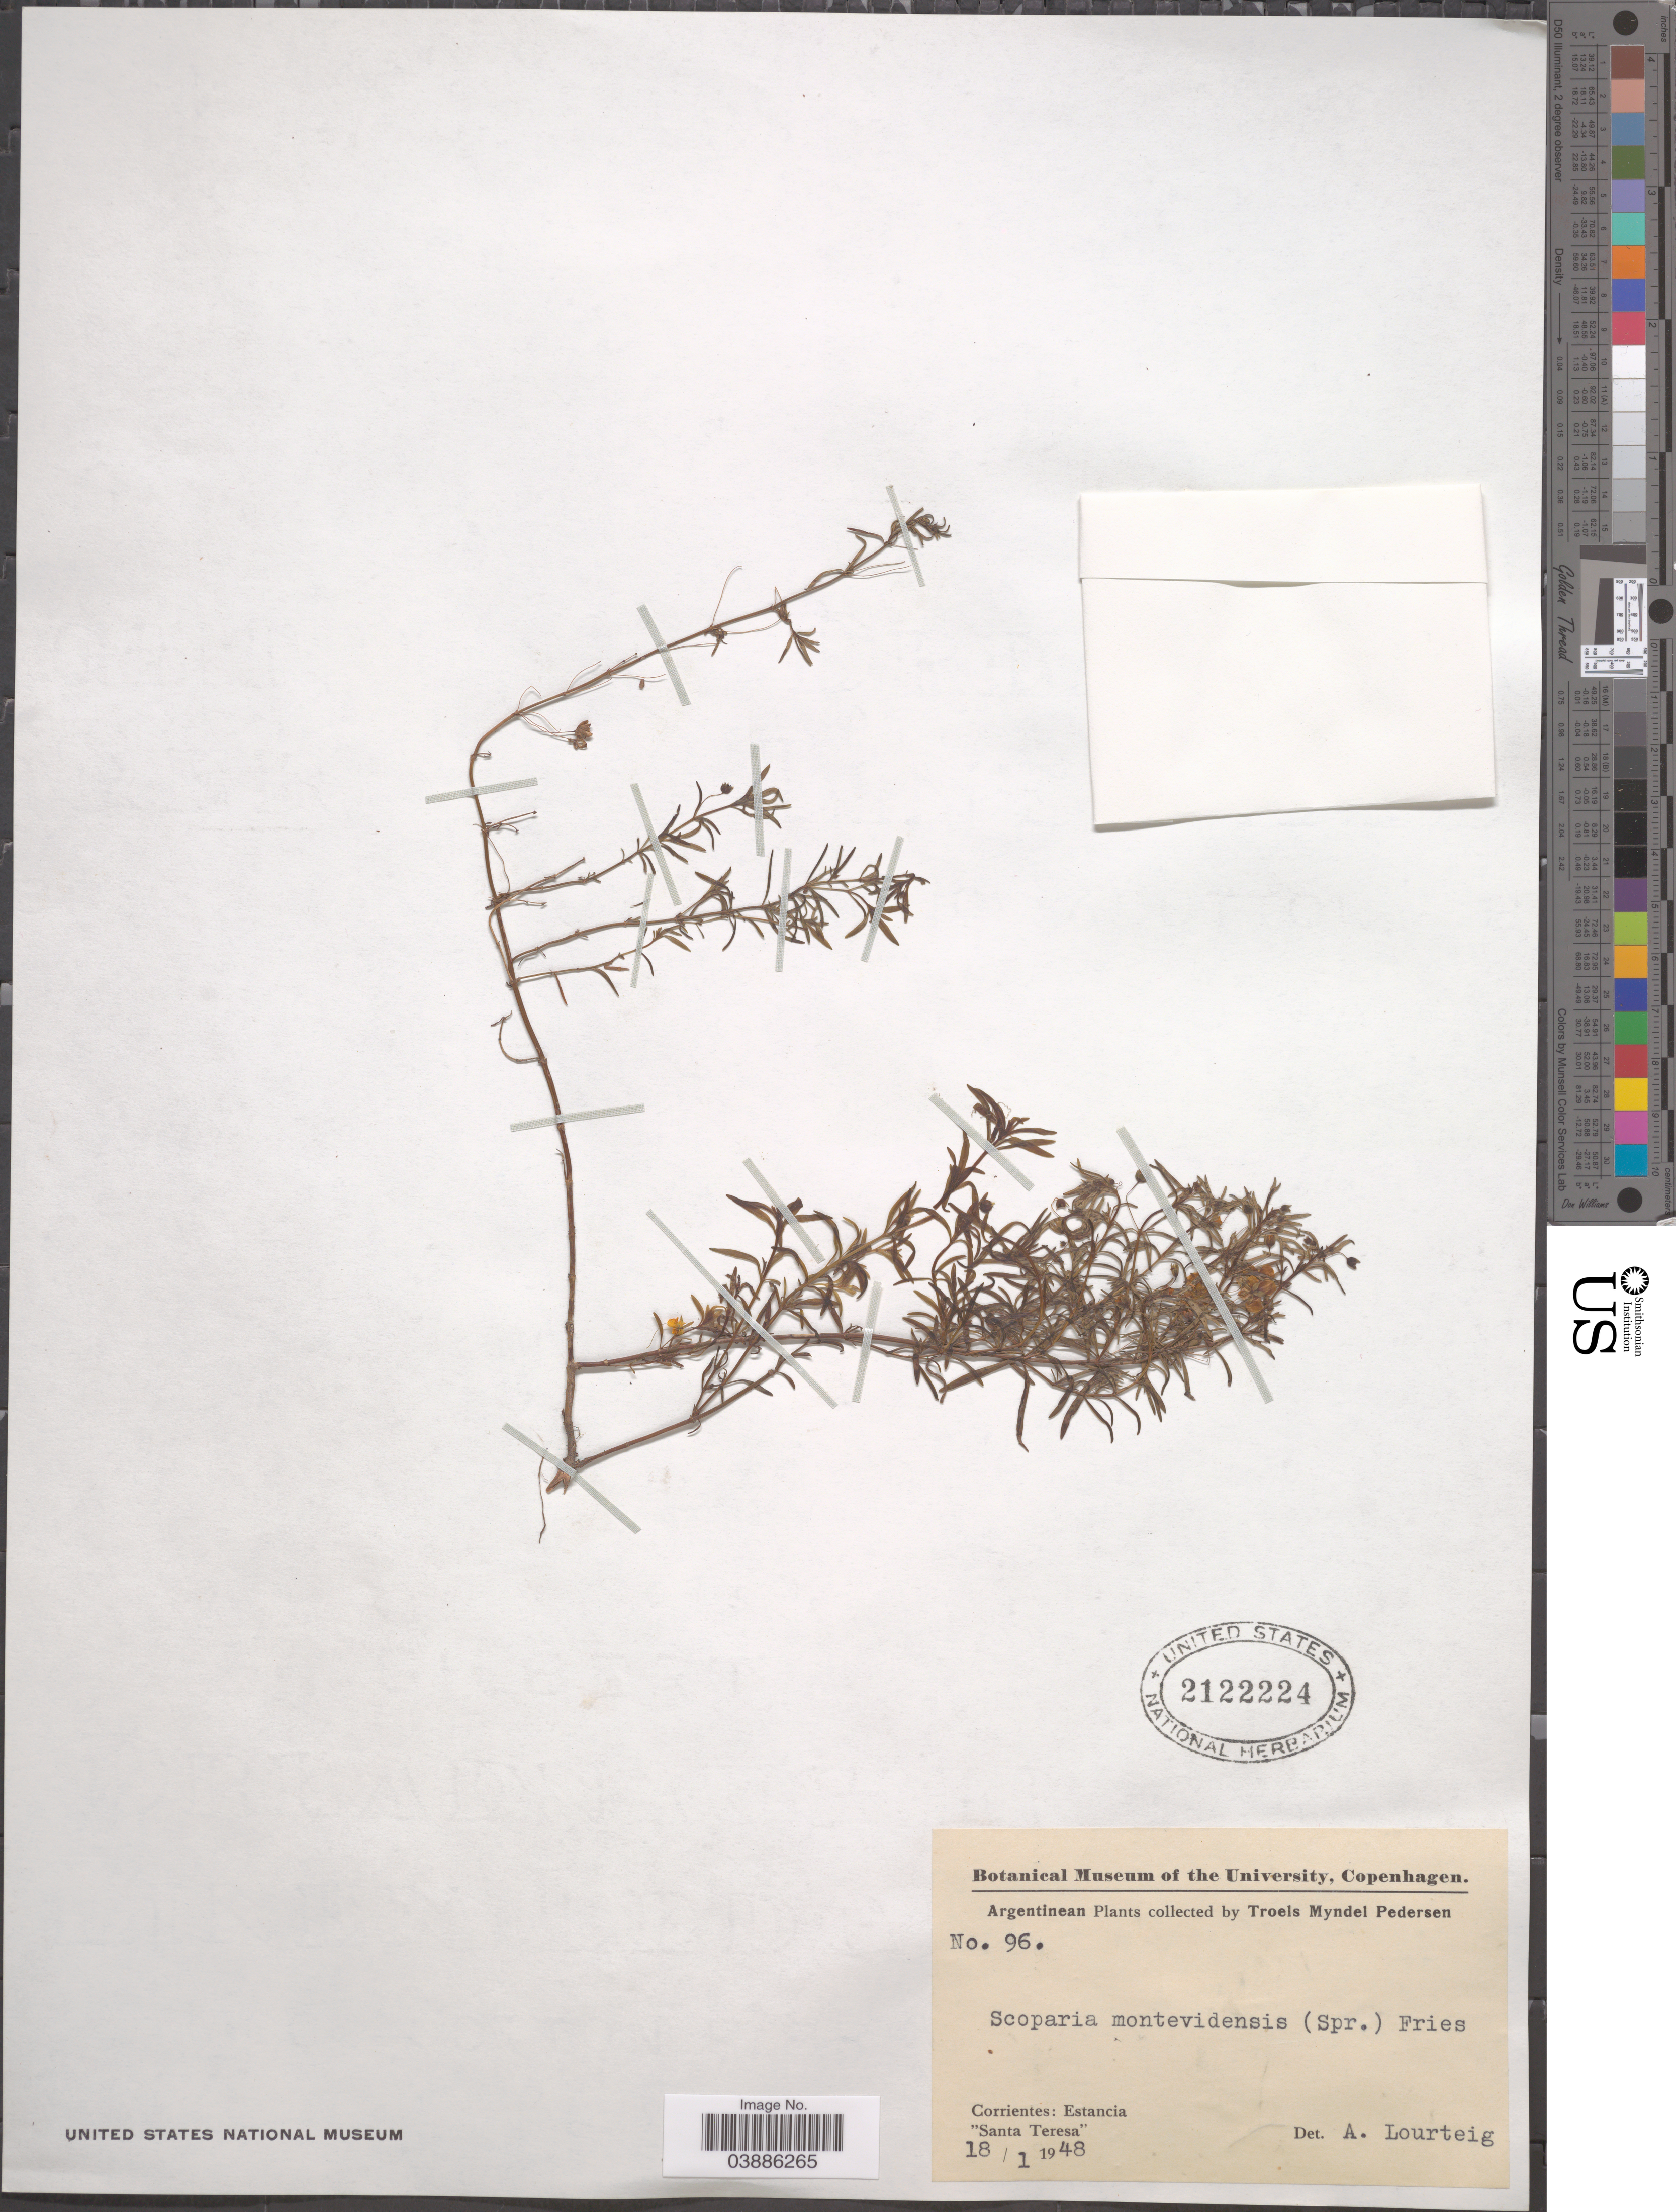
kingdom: Plantae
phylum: Tracheophyta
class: Magnoliopsida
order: Lamiales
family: Plantaginaceae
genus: Scoparia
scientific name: Scoparia montevidensis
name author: (Spreng.) R.E. Fr.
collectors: T. Pederson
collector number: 96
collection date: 1948-01-18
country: Argentina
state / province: Corrientes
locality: Estancia. "Santa Teresa".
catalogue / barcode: US 2122224